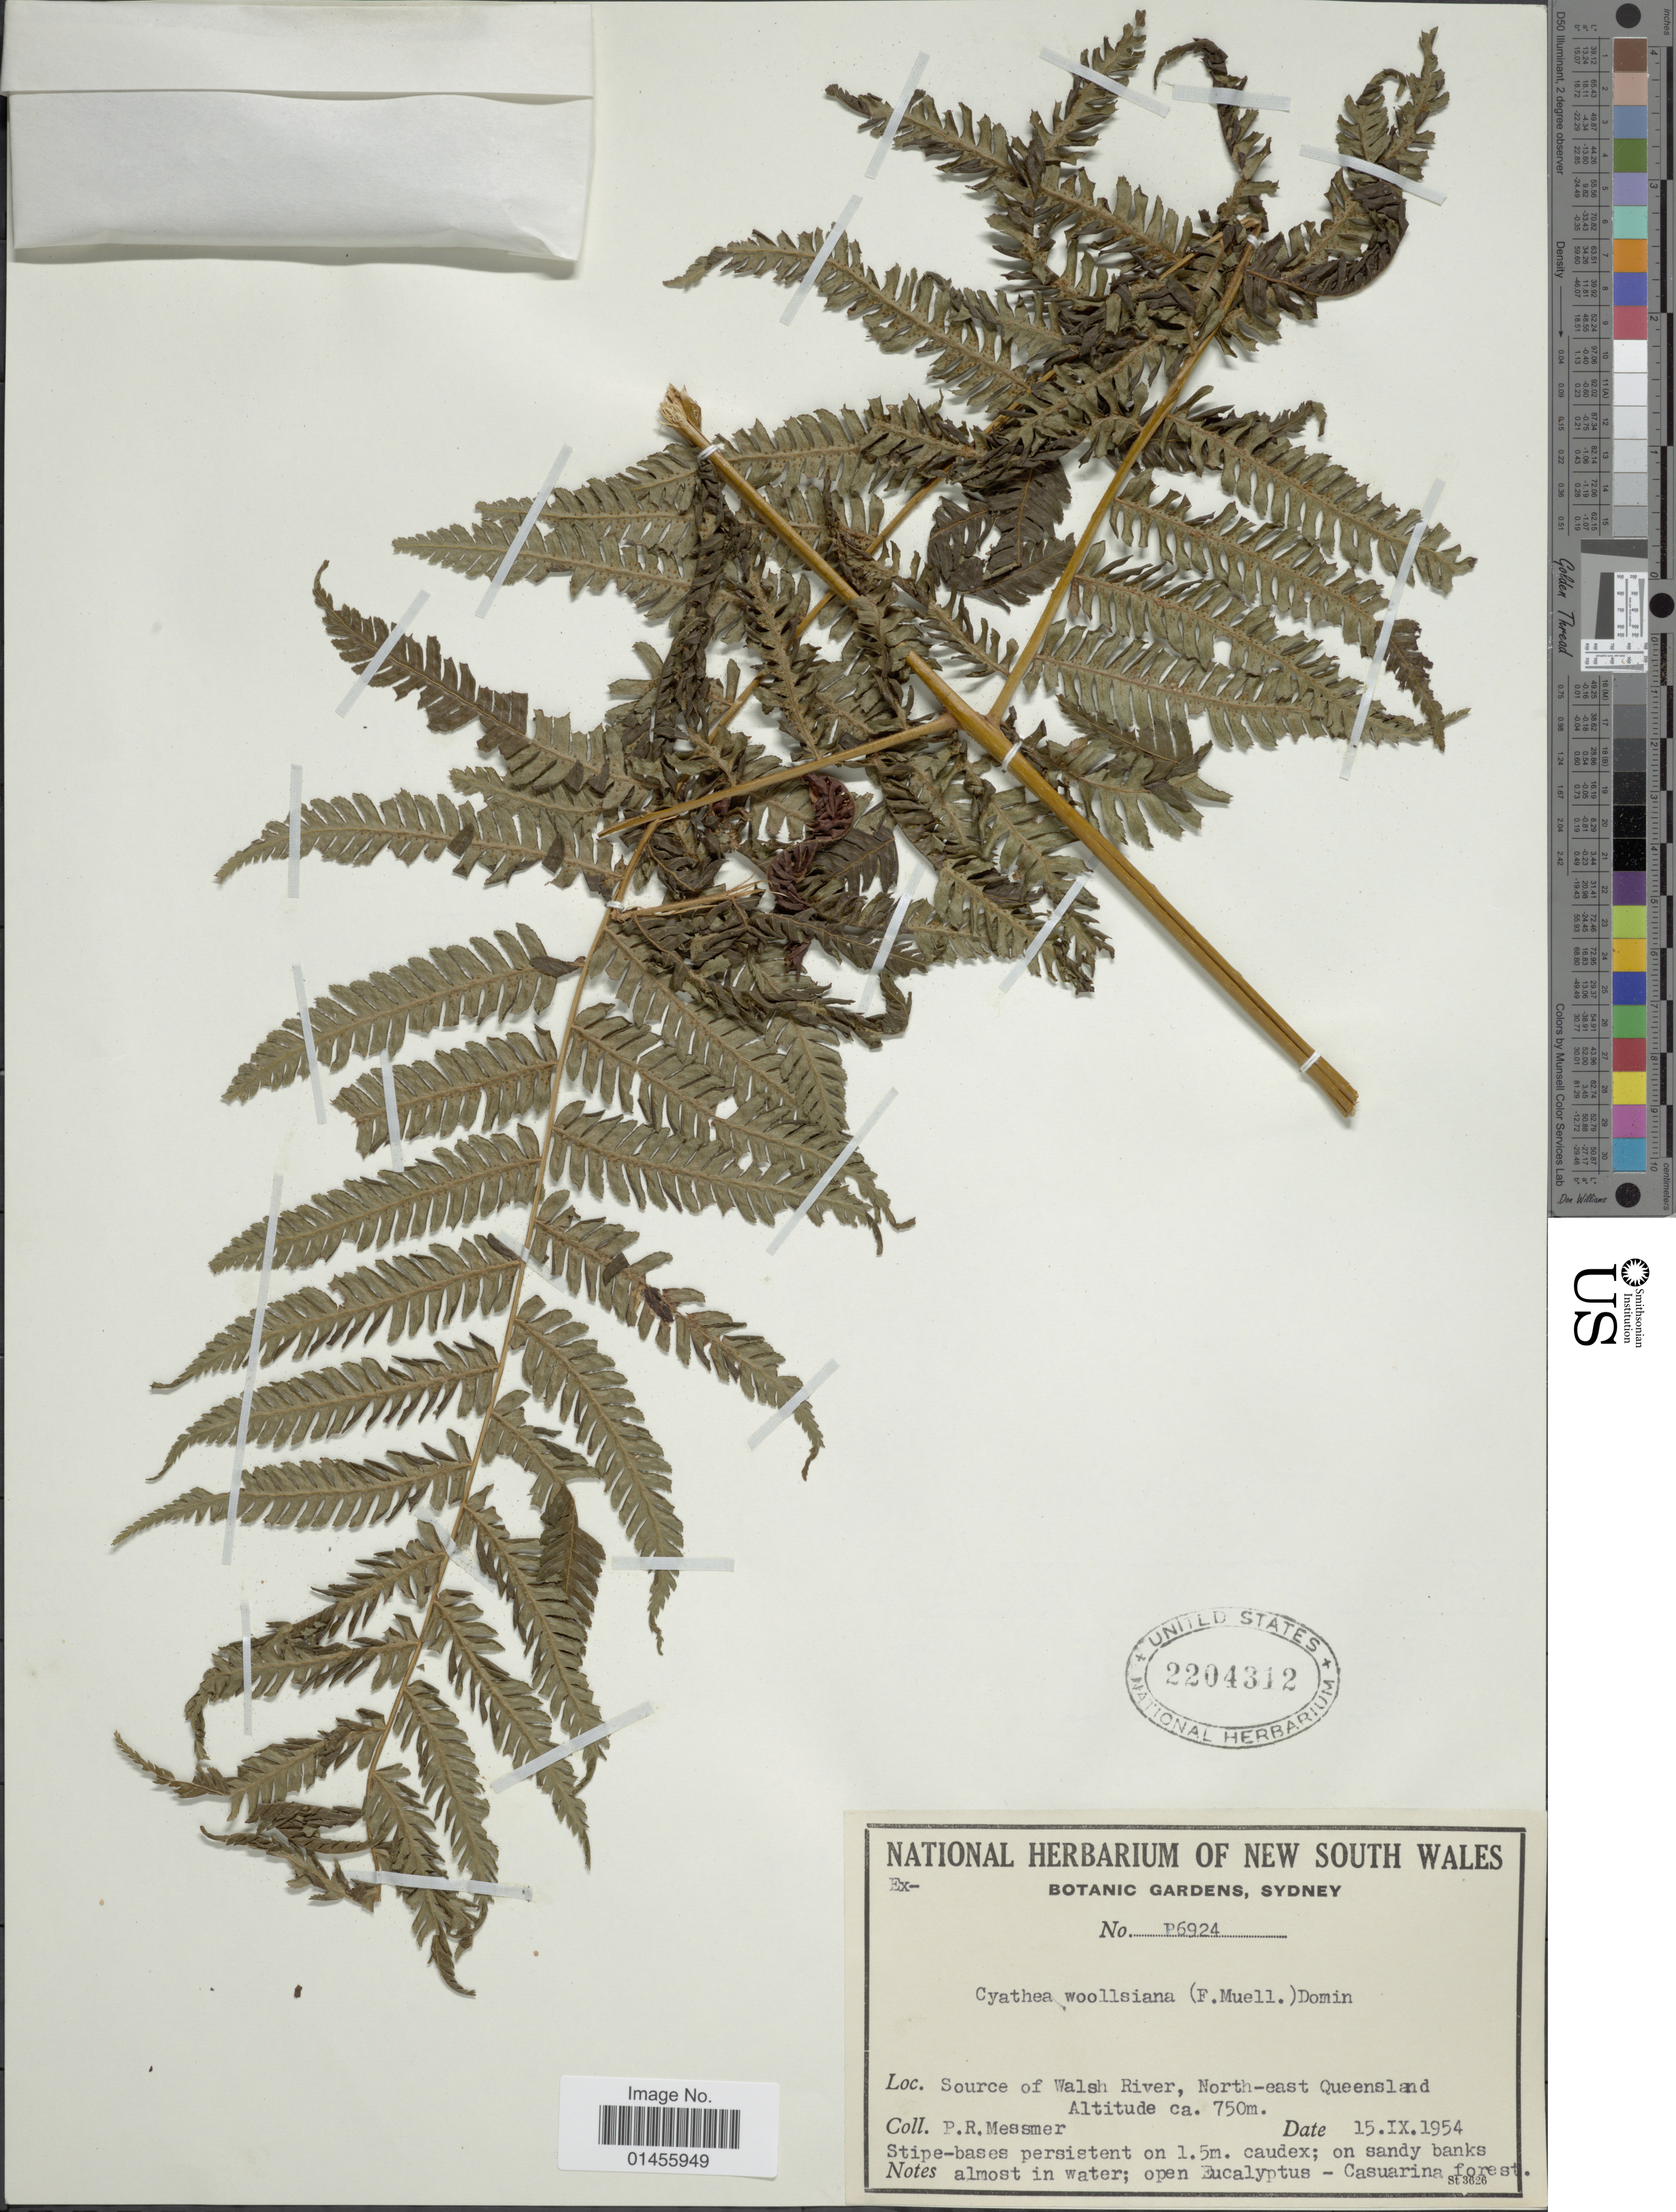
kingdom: Plantae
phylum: Tracheophyta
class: Polypodiopsida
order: Cyatheales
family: Cyatheaceae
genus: Alsophila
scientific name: Alsophila woollsiana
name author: F. Muell.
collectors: R. Messmer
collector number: P6924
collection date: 1954-09-15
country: Australia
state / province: Queensland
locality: Source of Walsh River, North-east Queensland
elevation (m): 750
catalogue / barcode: US 2204312